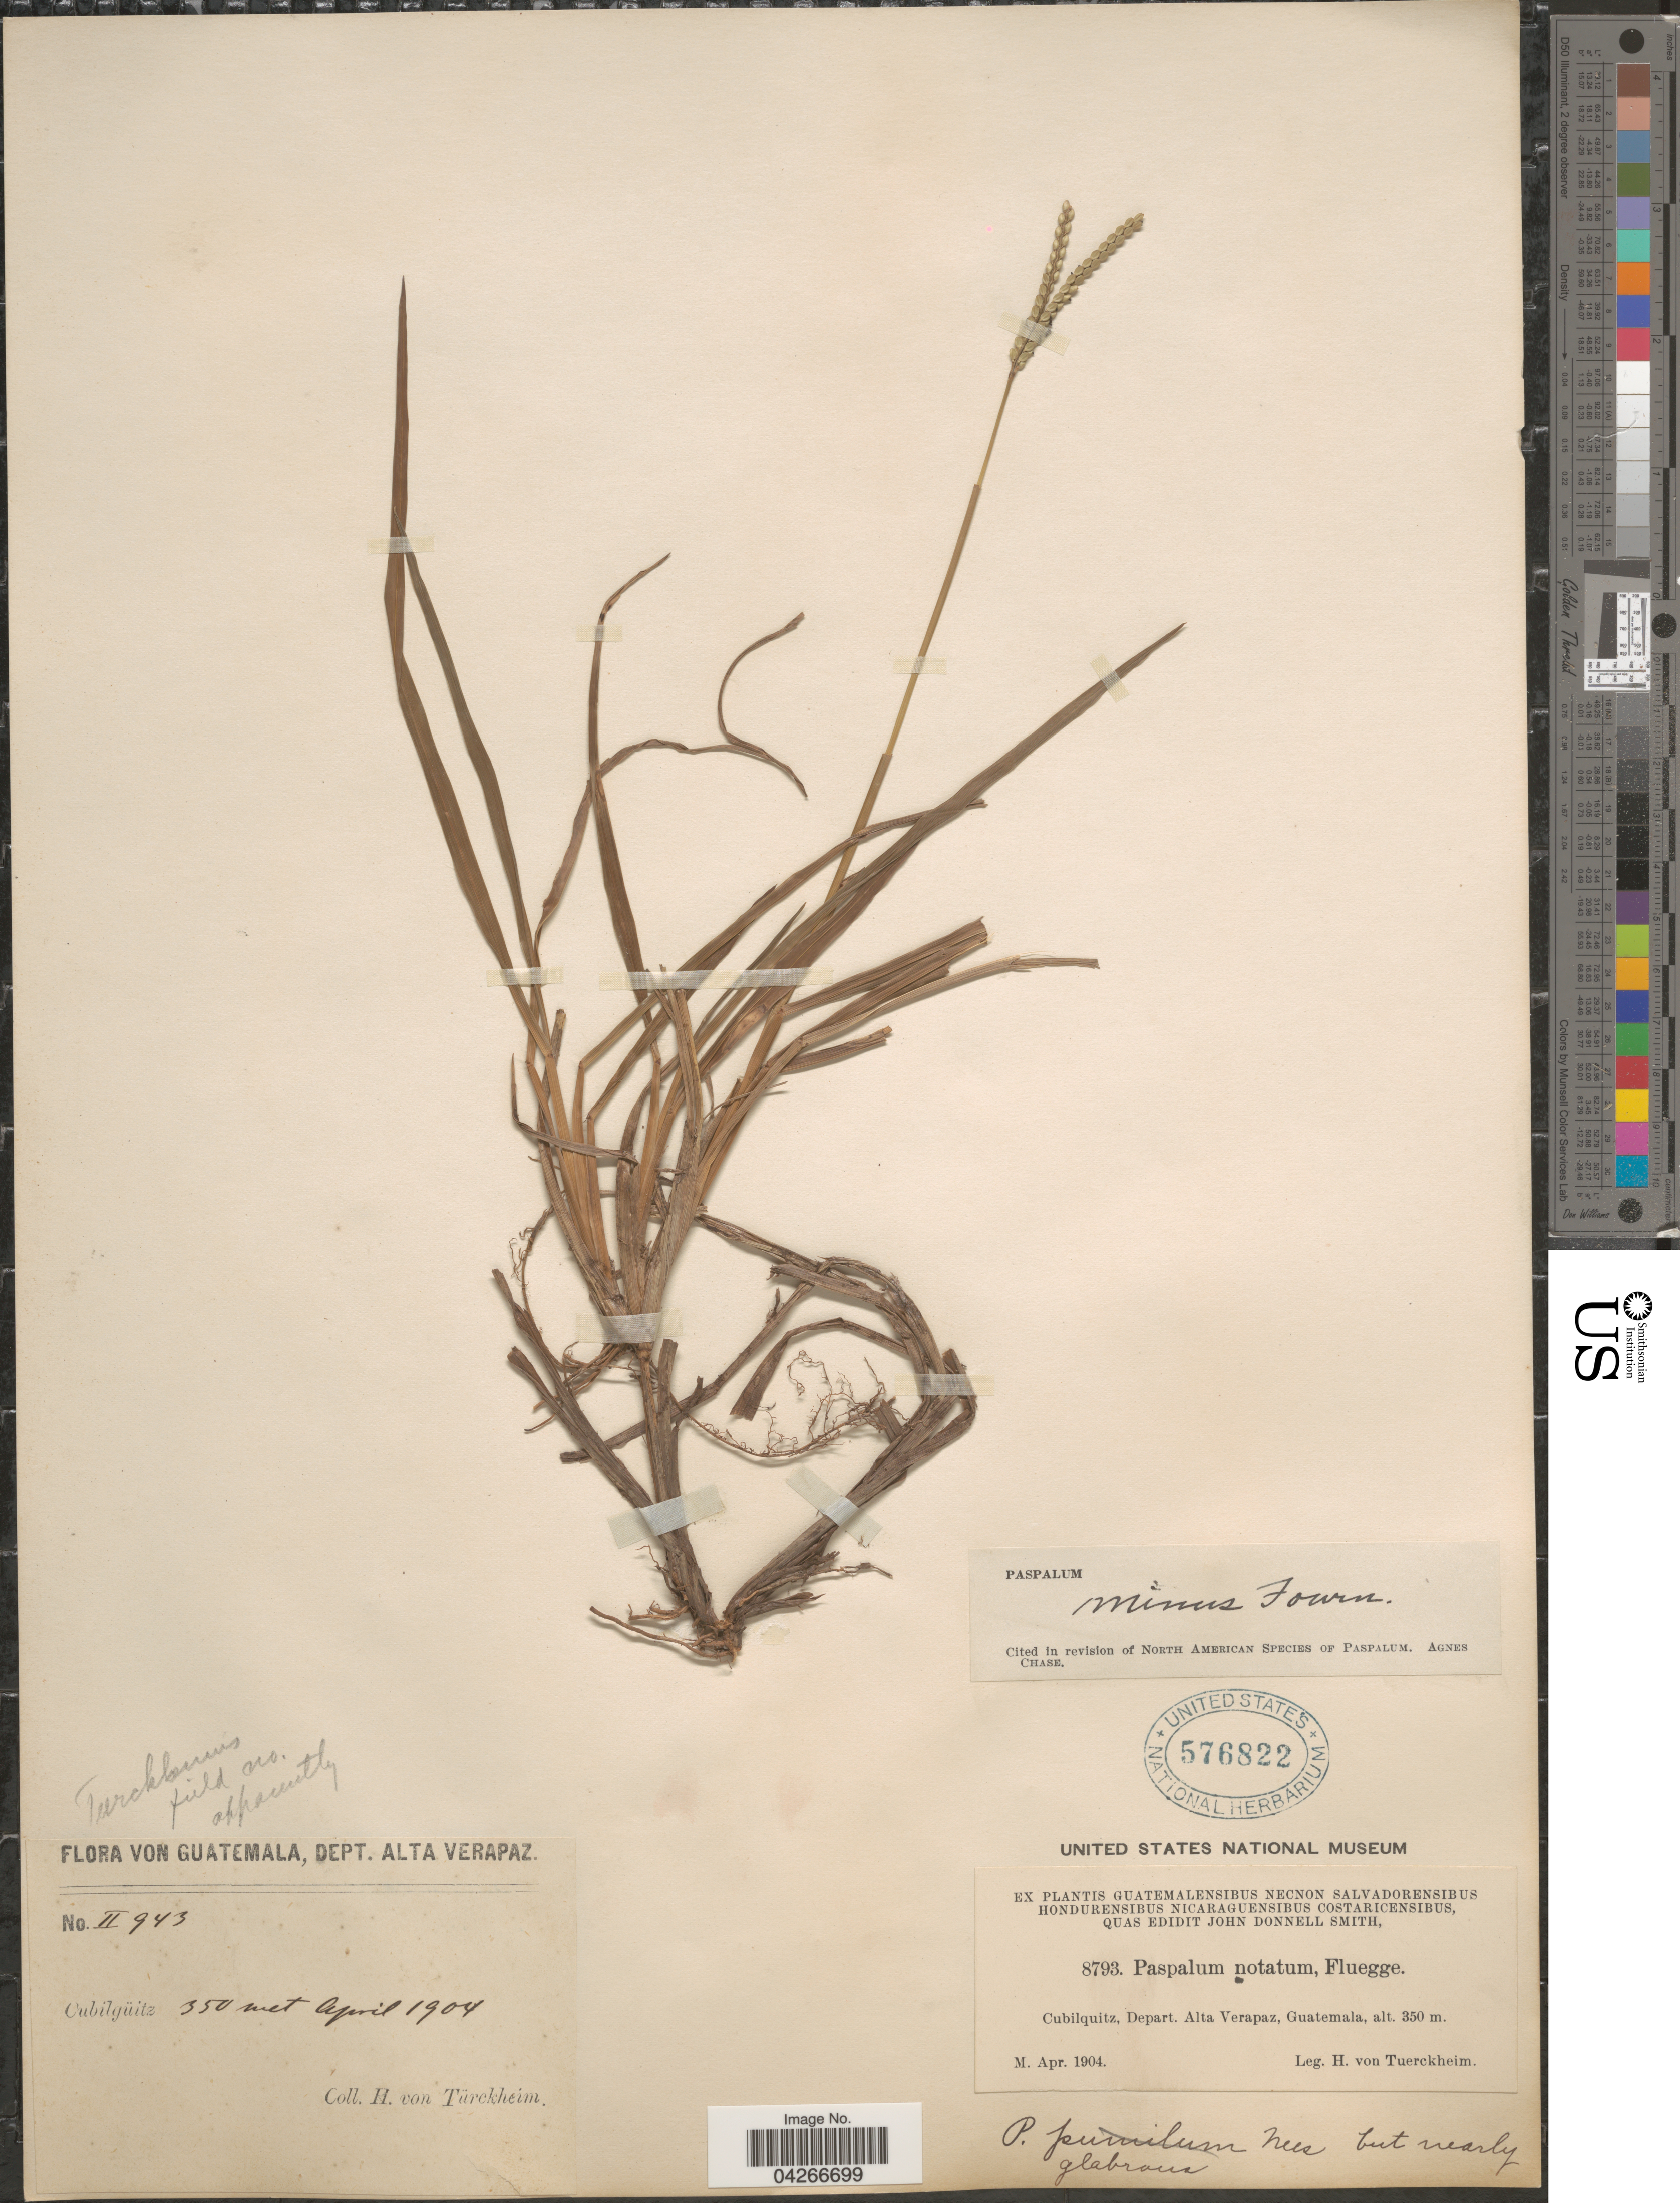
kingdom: Plantae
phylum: Tracheophyta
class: Liliopsida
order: Poales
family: Poaceae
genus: Paspalum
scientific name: Paspalum minus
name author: E. Fourn.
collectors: H. von Türckheim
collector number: II943/8793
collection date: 1904-04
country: Guatemala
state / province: Alta Verapaz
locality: Dept. Alta Verapaz. Cubilgüitz.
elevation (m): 350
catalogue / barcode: US 576822